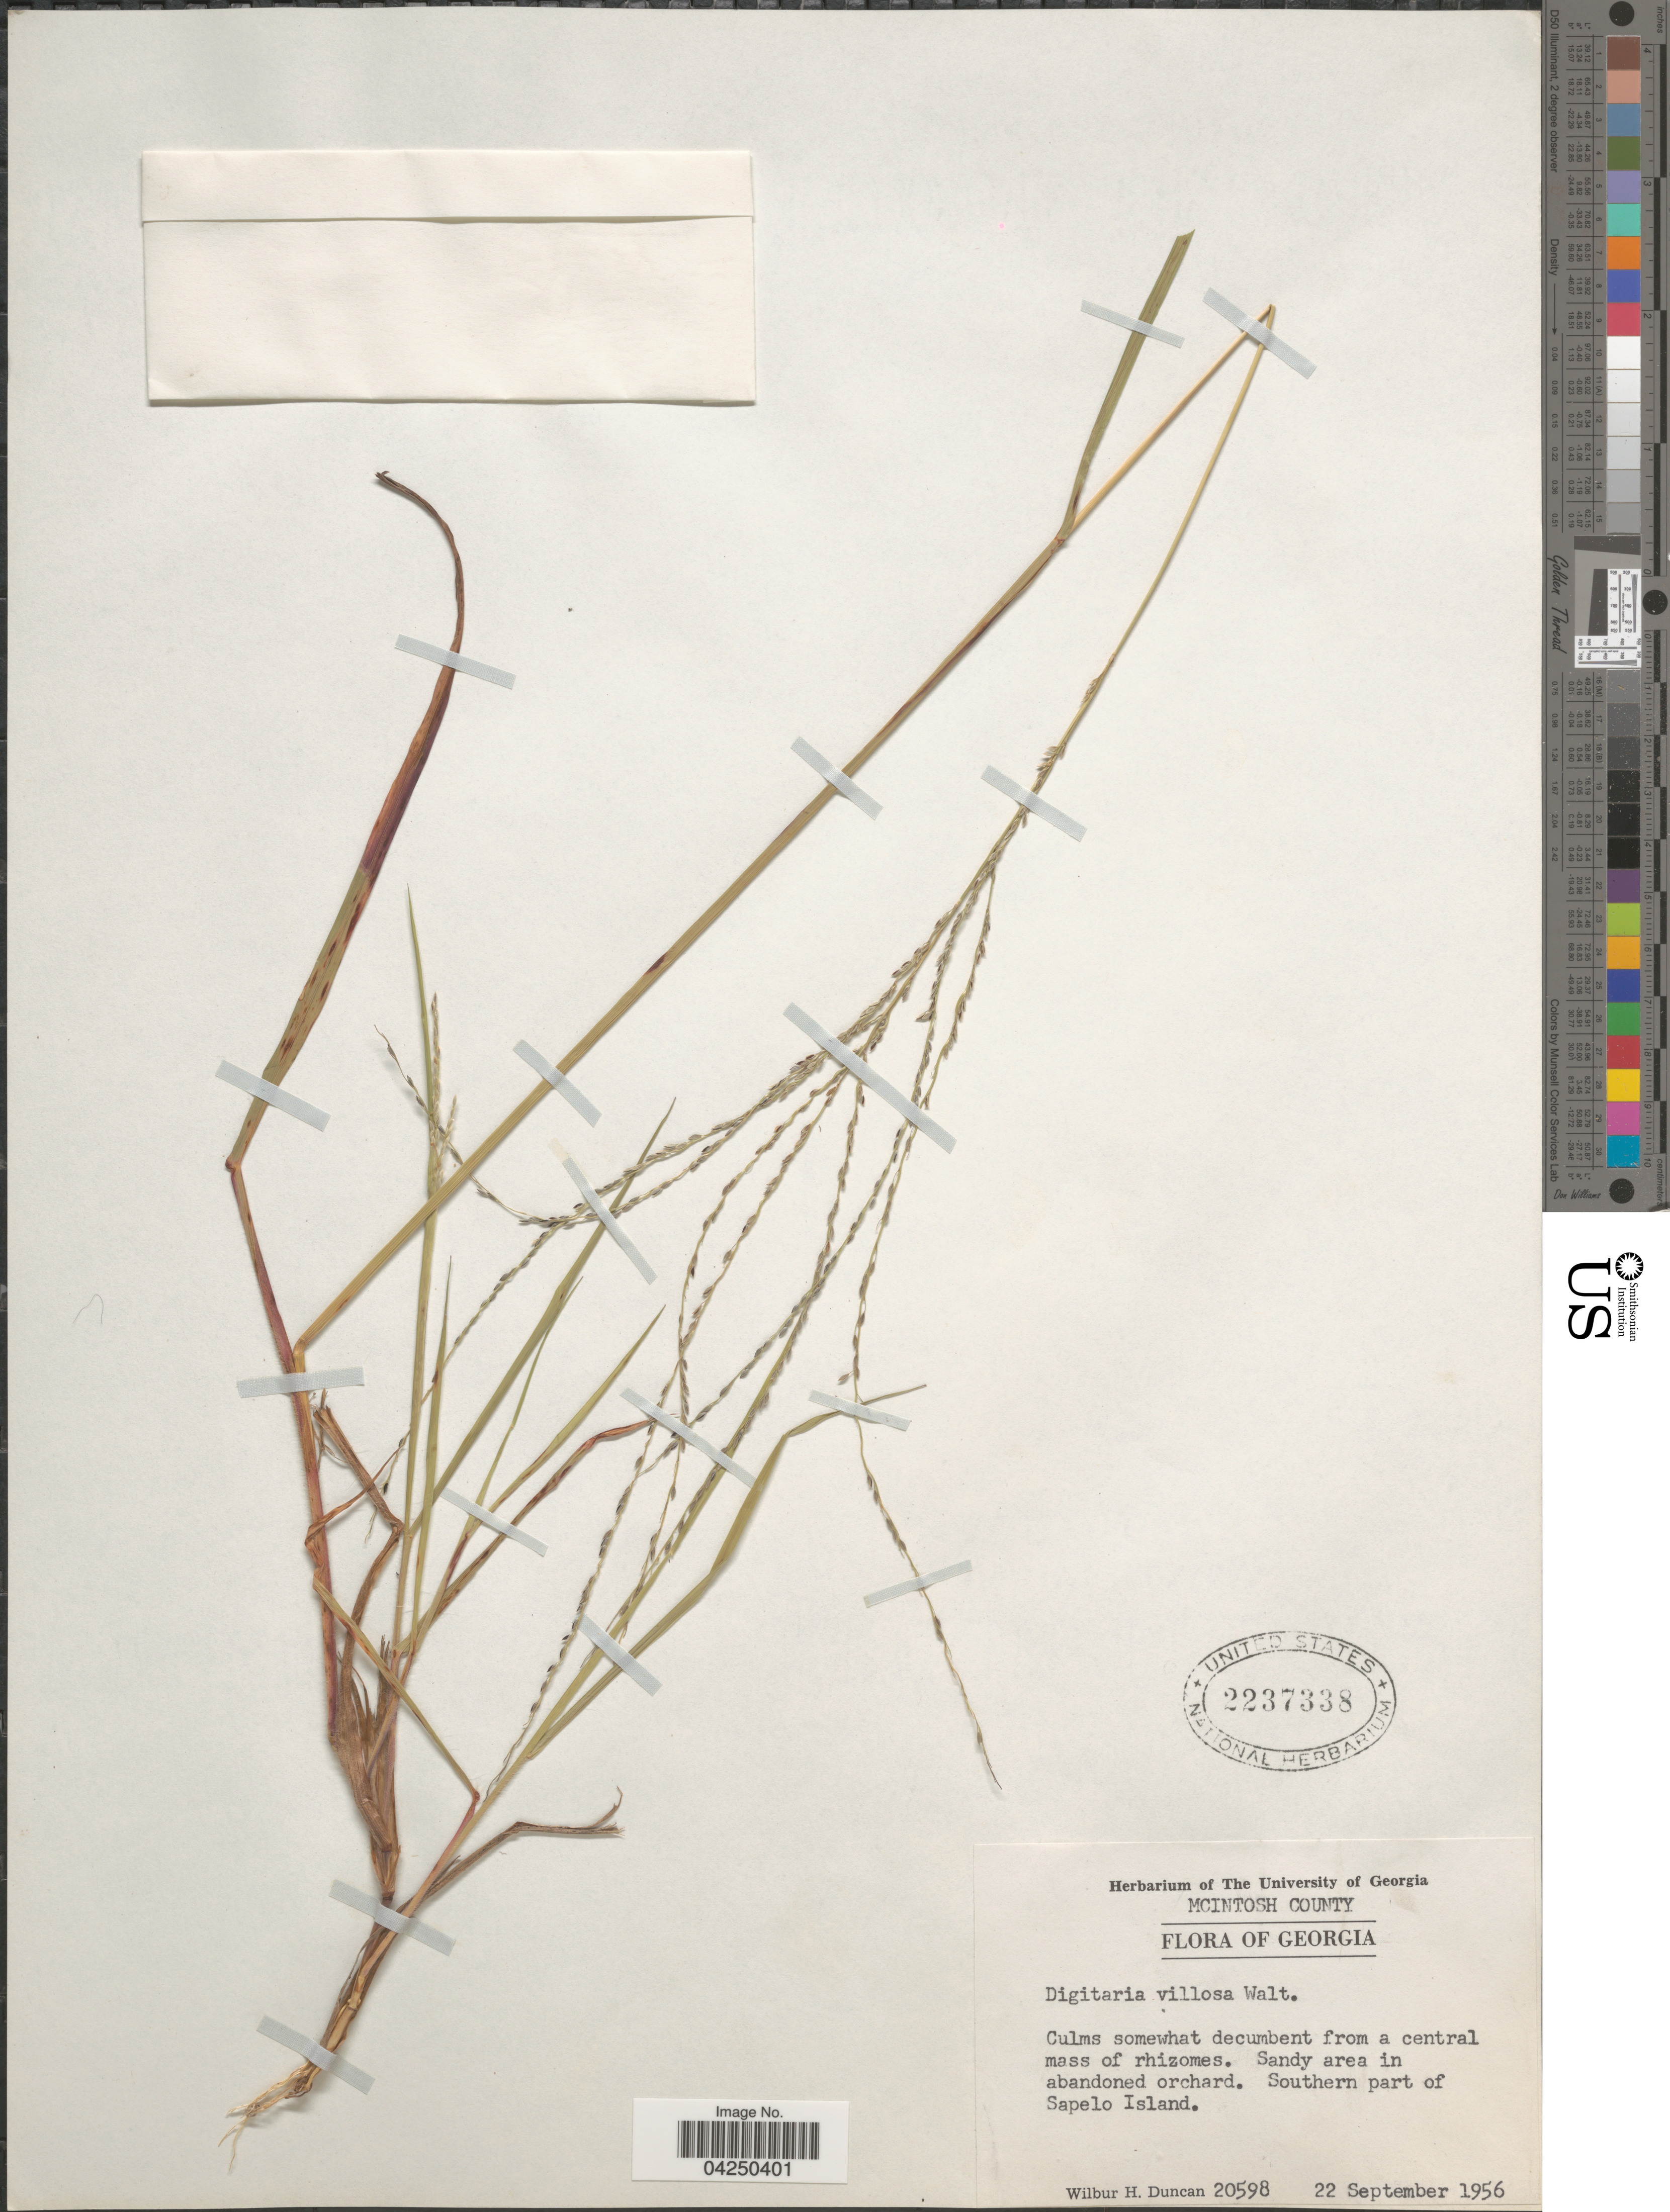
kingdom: Plantae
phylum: Tracheophyta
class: Liliopsida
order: Poales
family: Poaceae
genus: Digitaria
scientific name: Digitaria villosa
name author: (Walter) Pers.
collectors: W. H. Duncan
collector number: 20598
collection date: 1956-09-22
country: United States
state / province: Georgia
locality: McIntosh County. Sandy area in abandoned orchard. Southern part of Sapelo Island.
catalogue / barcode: US 2237338